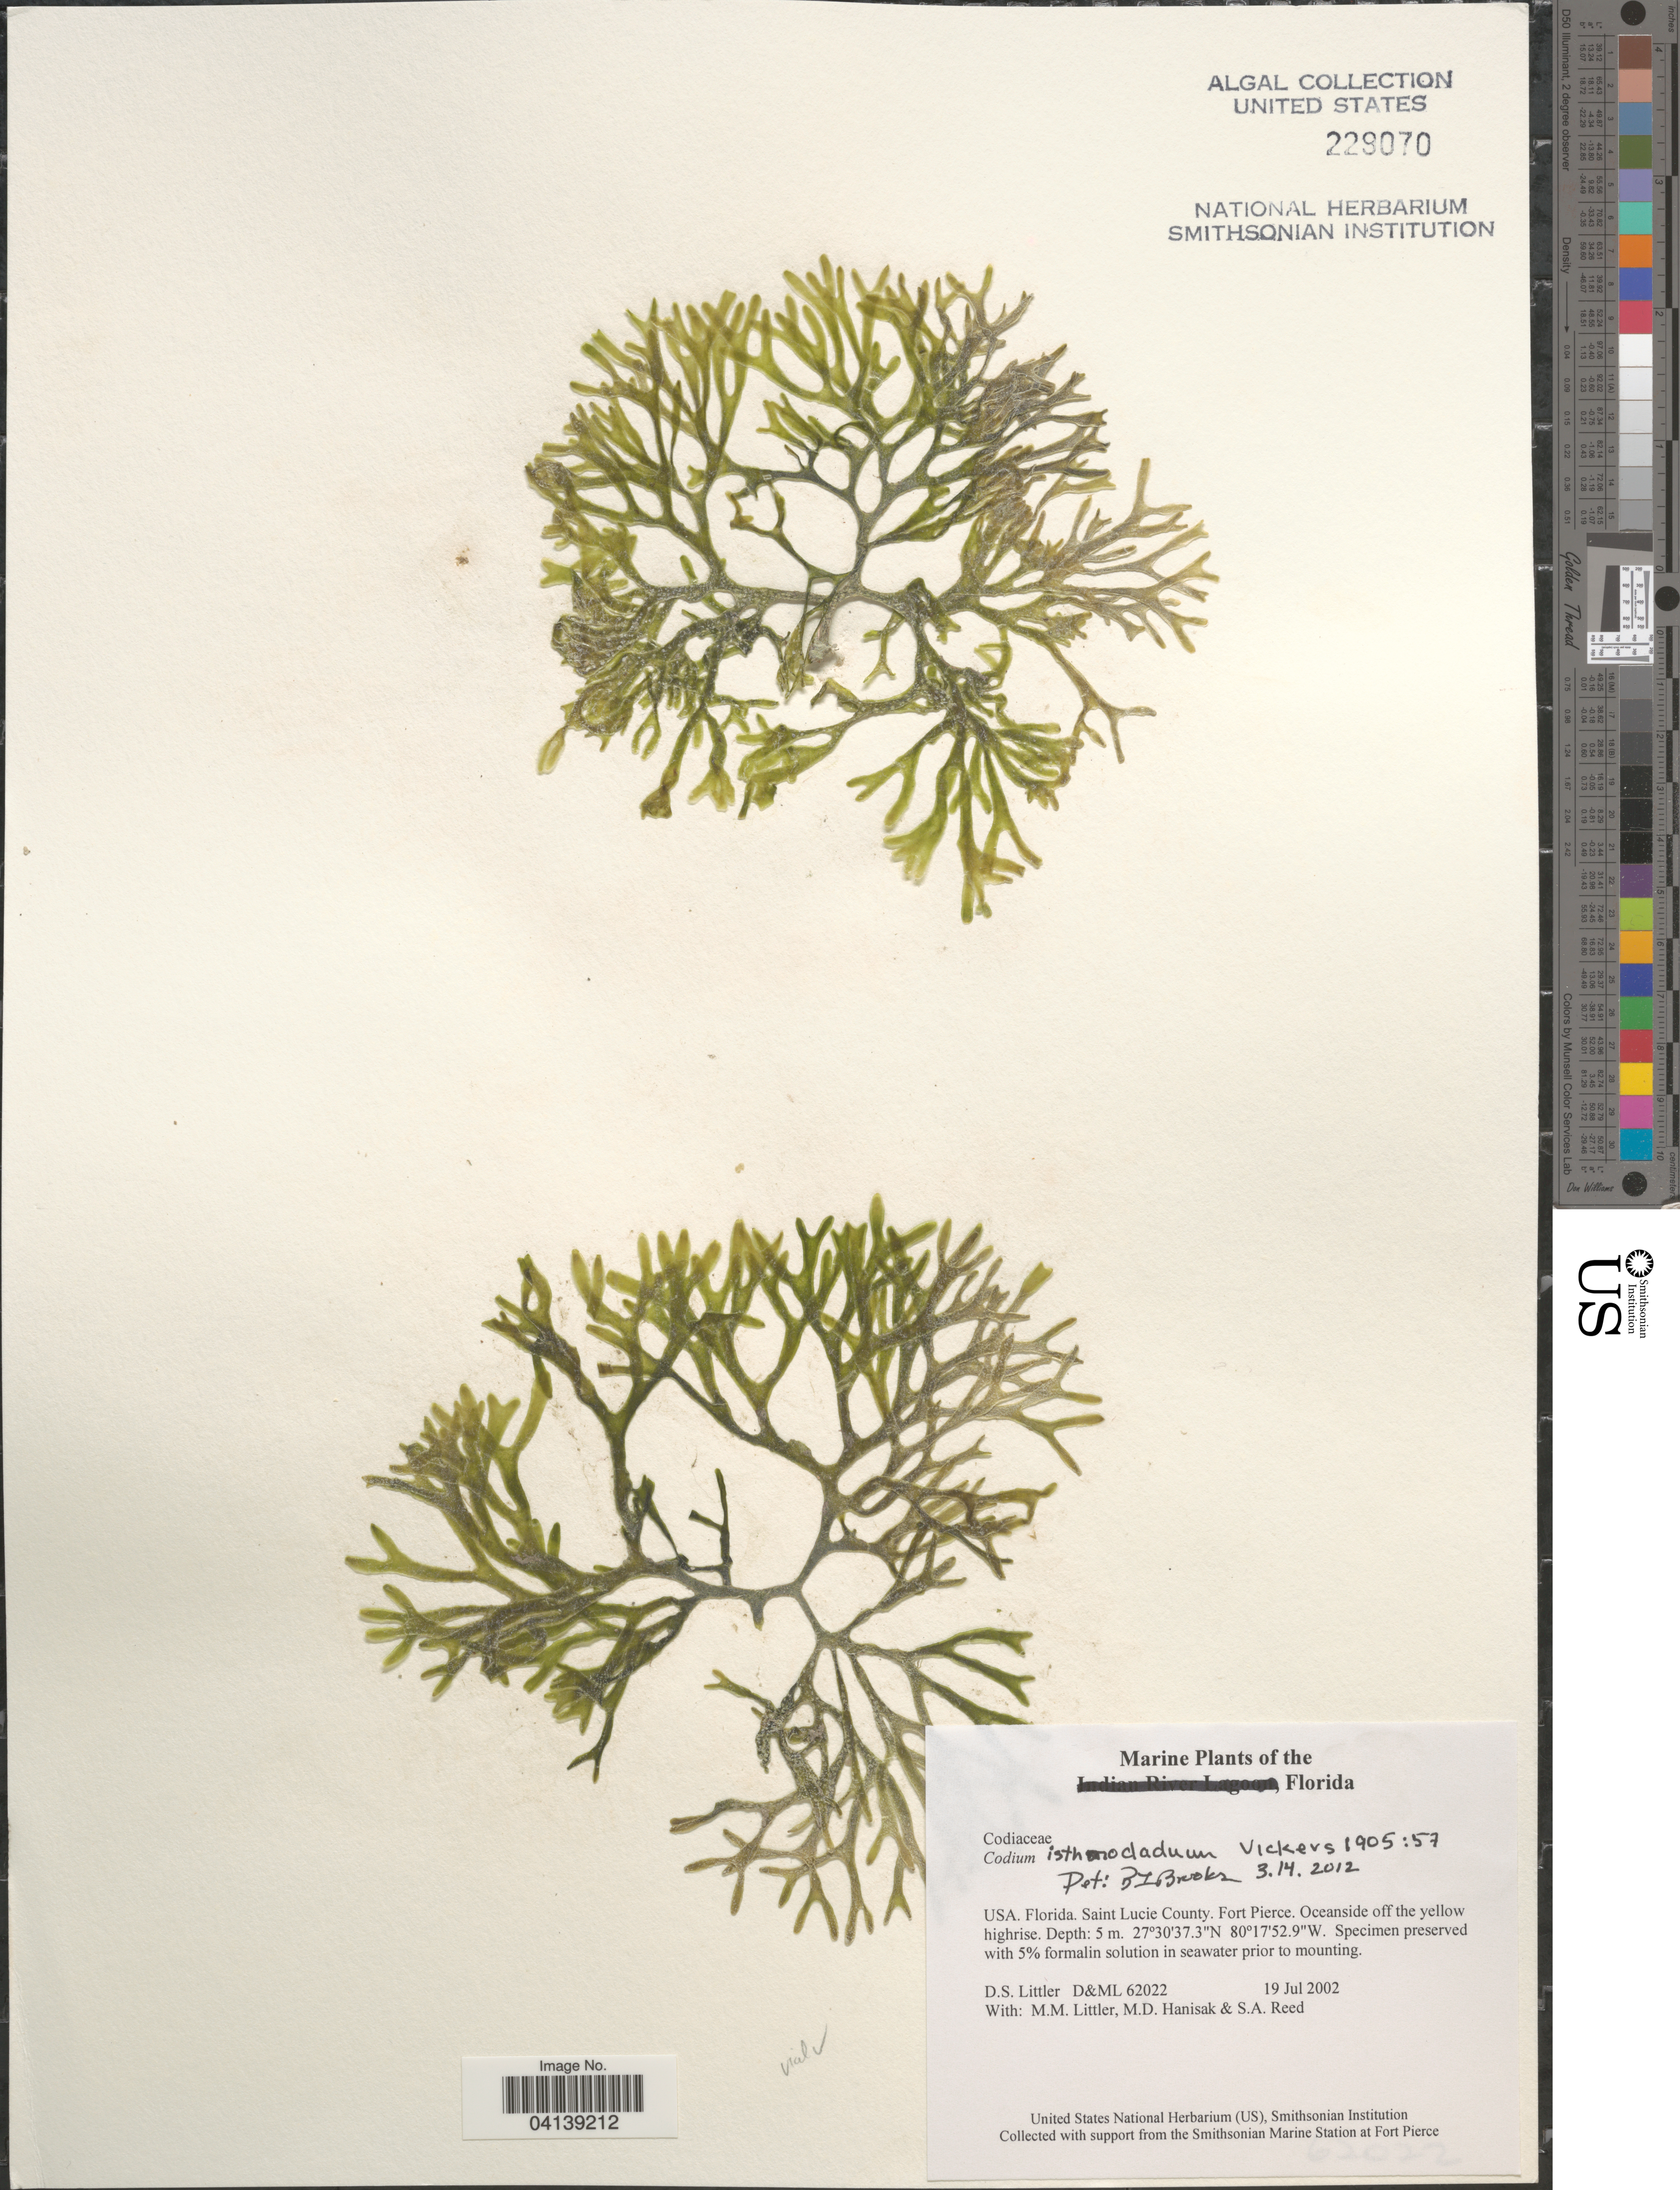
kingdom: Plantae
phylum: Chlorophyta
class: Ulvophyceae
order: Bryopsidales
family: Codiaceae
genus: Codium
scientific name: Codium isthmocladum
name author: Vickers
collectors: D. S. Littler, M. Hanisak & S. Reed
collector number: D&ML62022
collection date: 2002-07-19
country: United States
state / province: Florida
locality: Saint Lucie County. Fort Pierce. Oceanside off the yellow highrise.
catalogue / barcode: US 229070